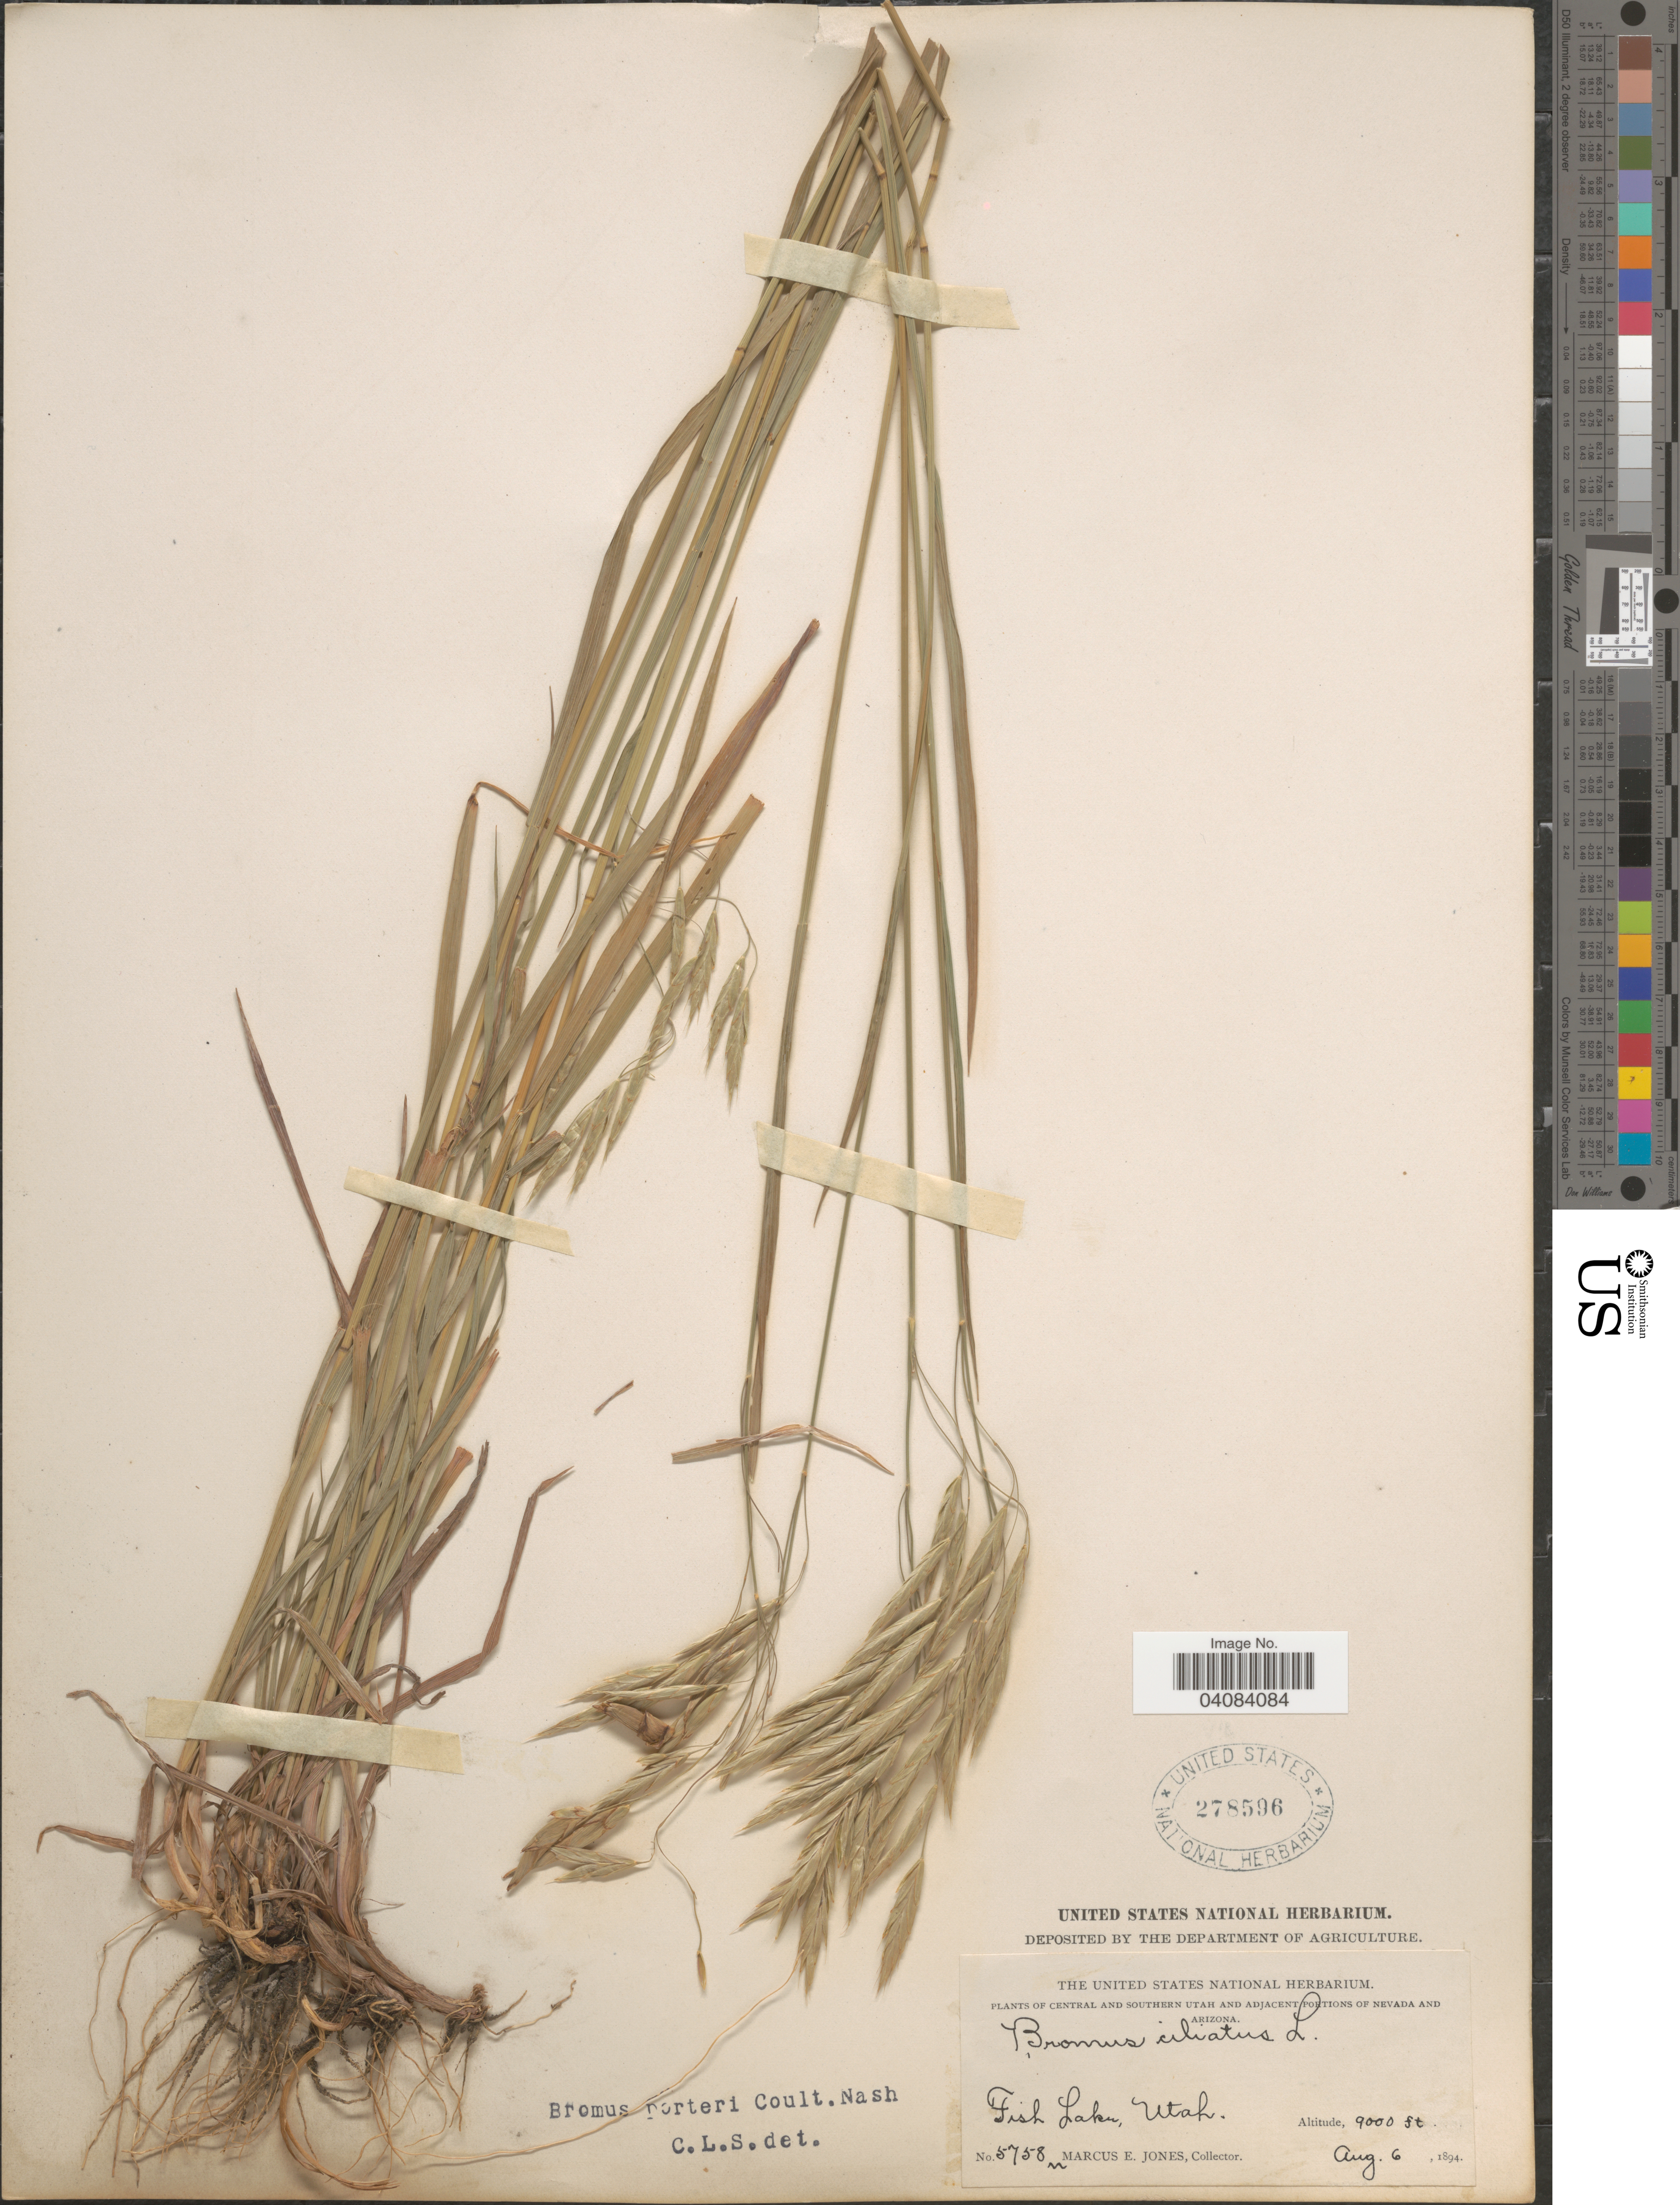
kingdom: Plantae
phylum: Tracheophyta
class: Liliopsida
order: Poales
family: Poaceae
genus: Bromus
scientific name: Bromus porteri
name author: (J.M. Coult.) Nash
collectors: M. E. Jones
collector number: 5758n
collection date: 1894-08-06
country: United States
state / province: Utah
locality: Central and Southern Utah. Fish Lake.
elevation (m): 2743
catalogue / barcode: US 278596